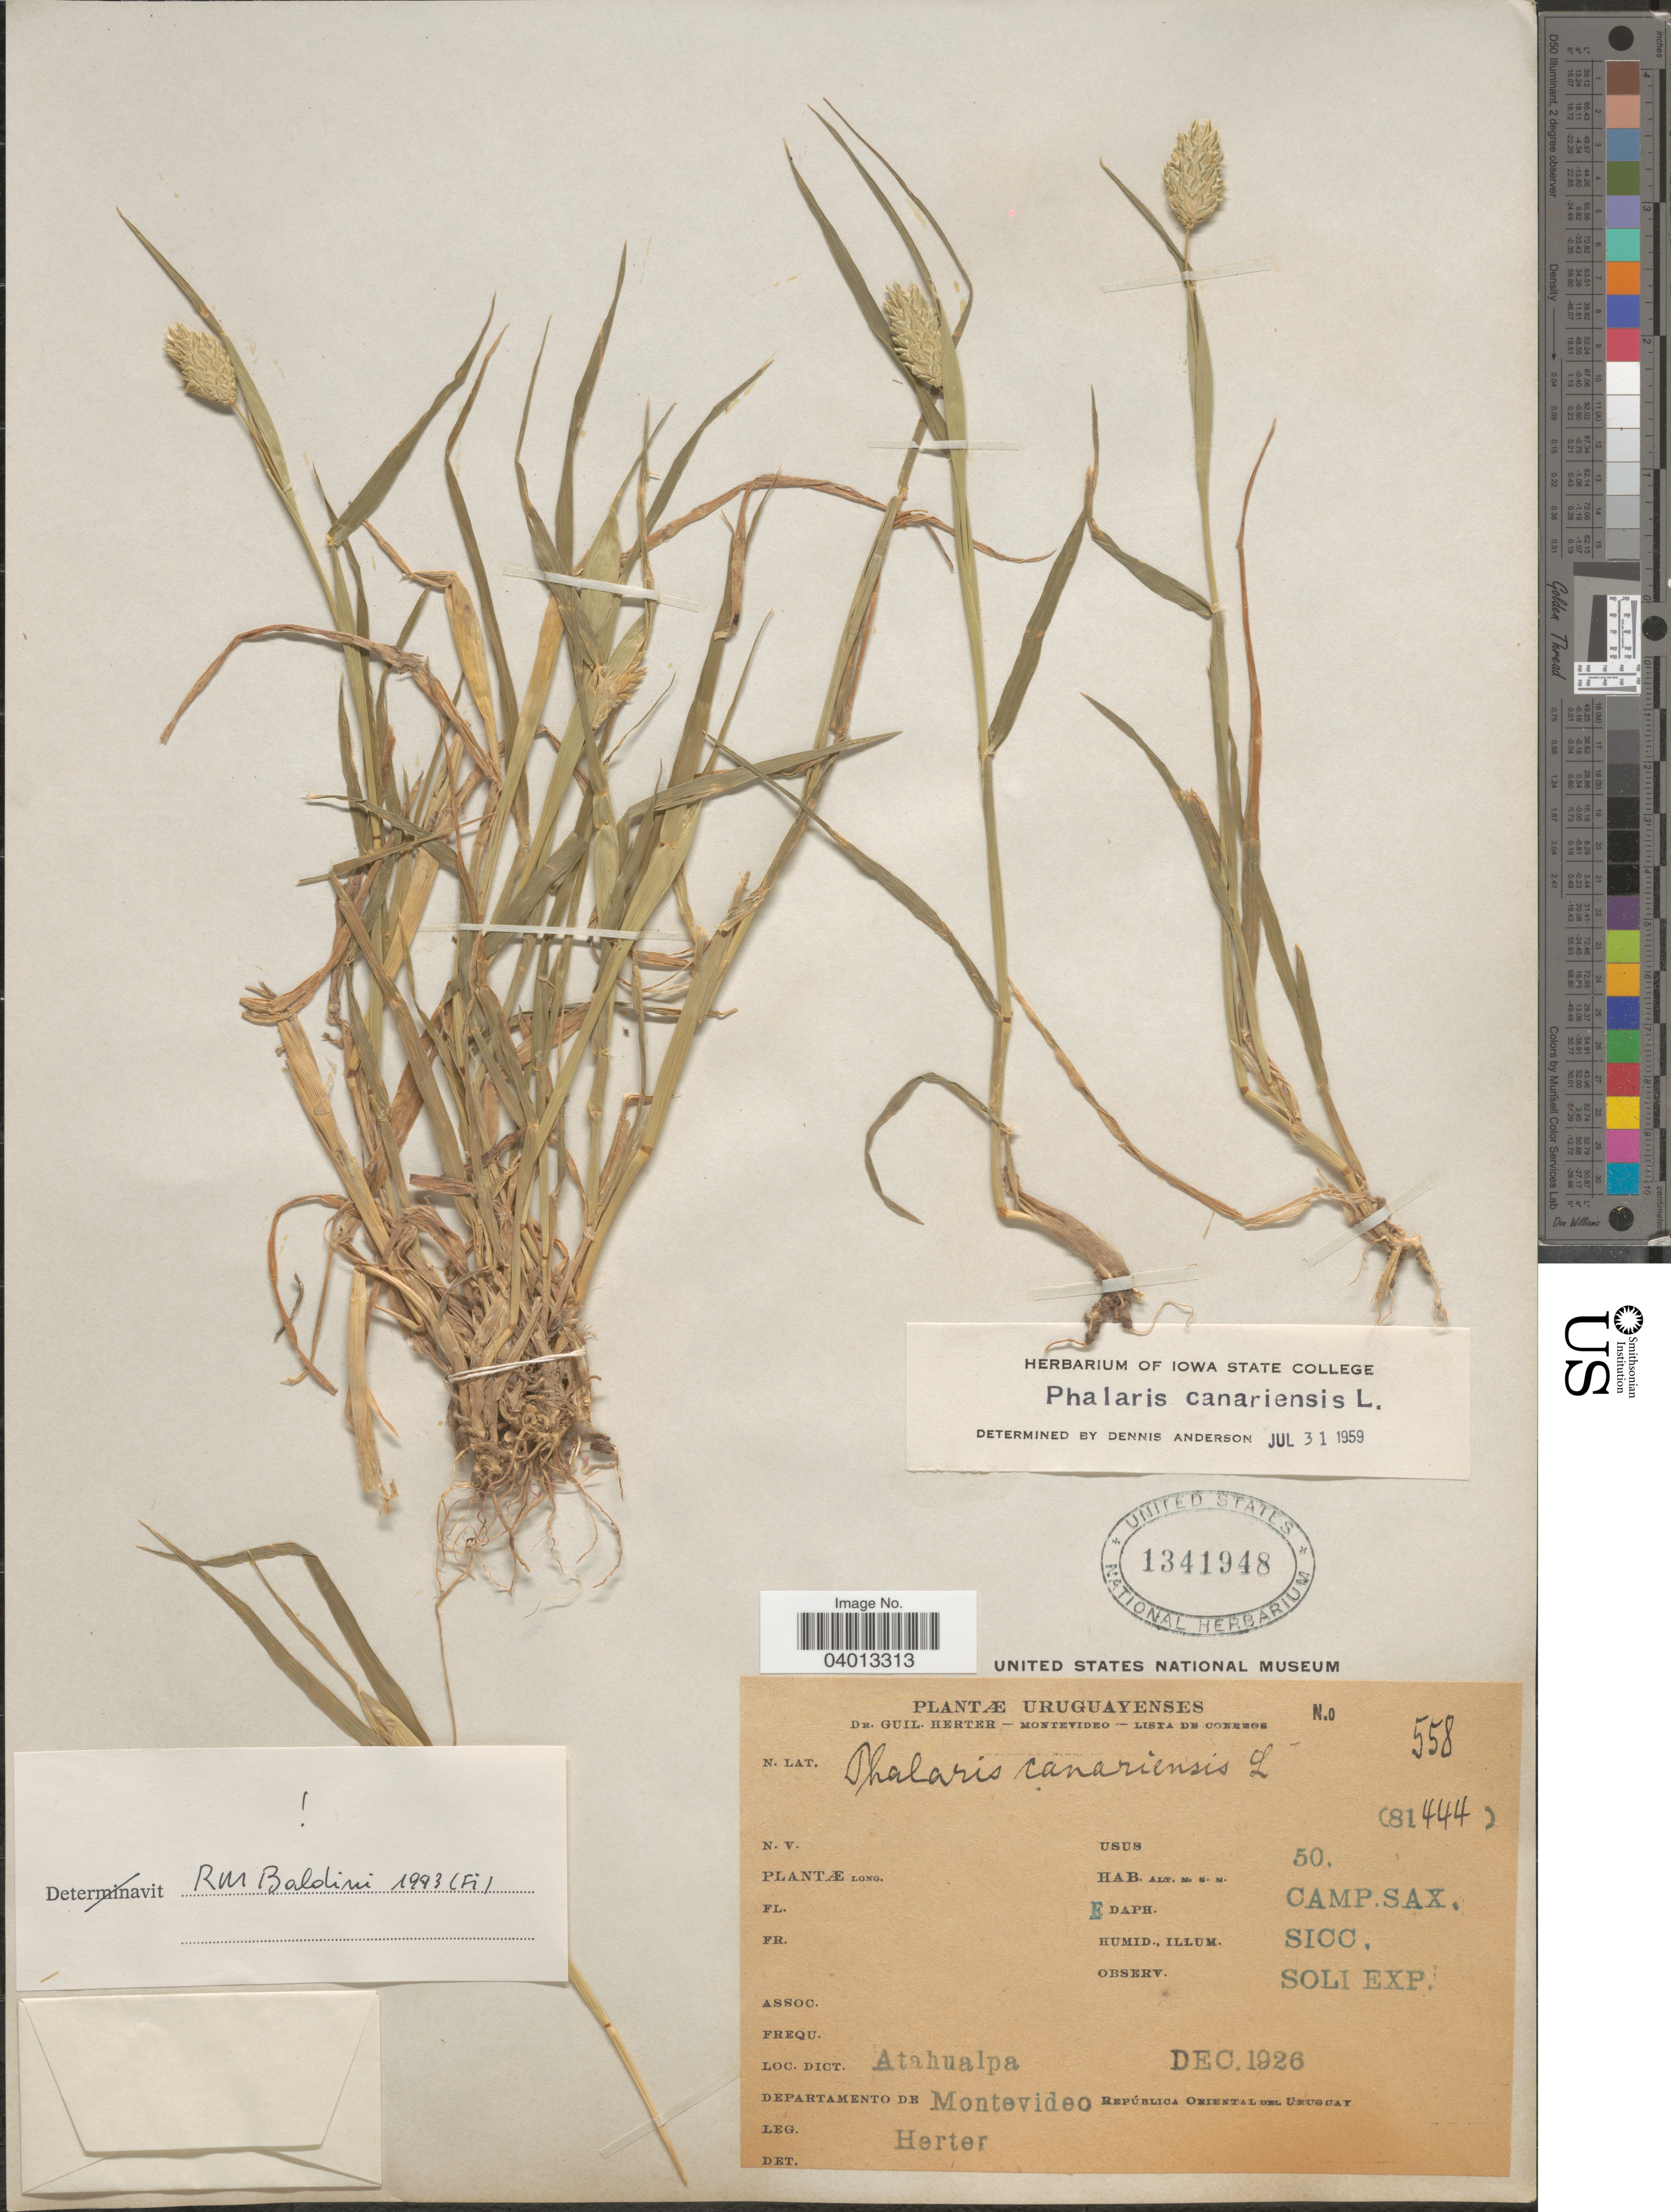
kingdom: Plantae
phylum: Tracheophyta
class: Liliopsida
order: Poales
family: Poaceae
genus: Phalaris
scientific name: Phalaris canariensis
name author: L.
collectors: G. Herter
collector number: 558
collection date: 1926-12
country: Uruguay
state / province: Montevideo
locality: Dict. Atahualpa. Departamento de Montevideo. República Oriental del Uruguay.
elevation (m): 50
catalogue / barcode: US 1341948